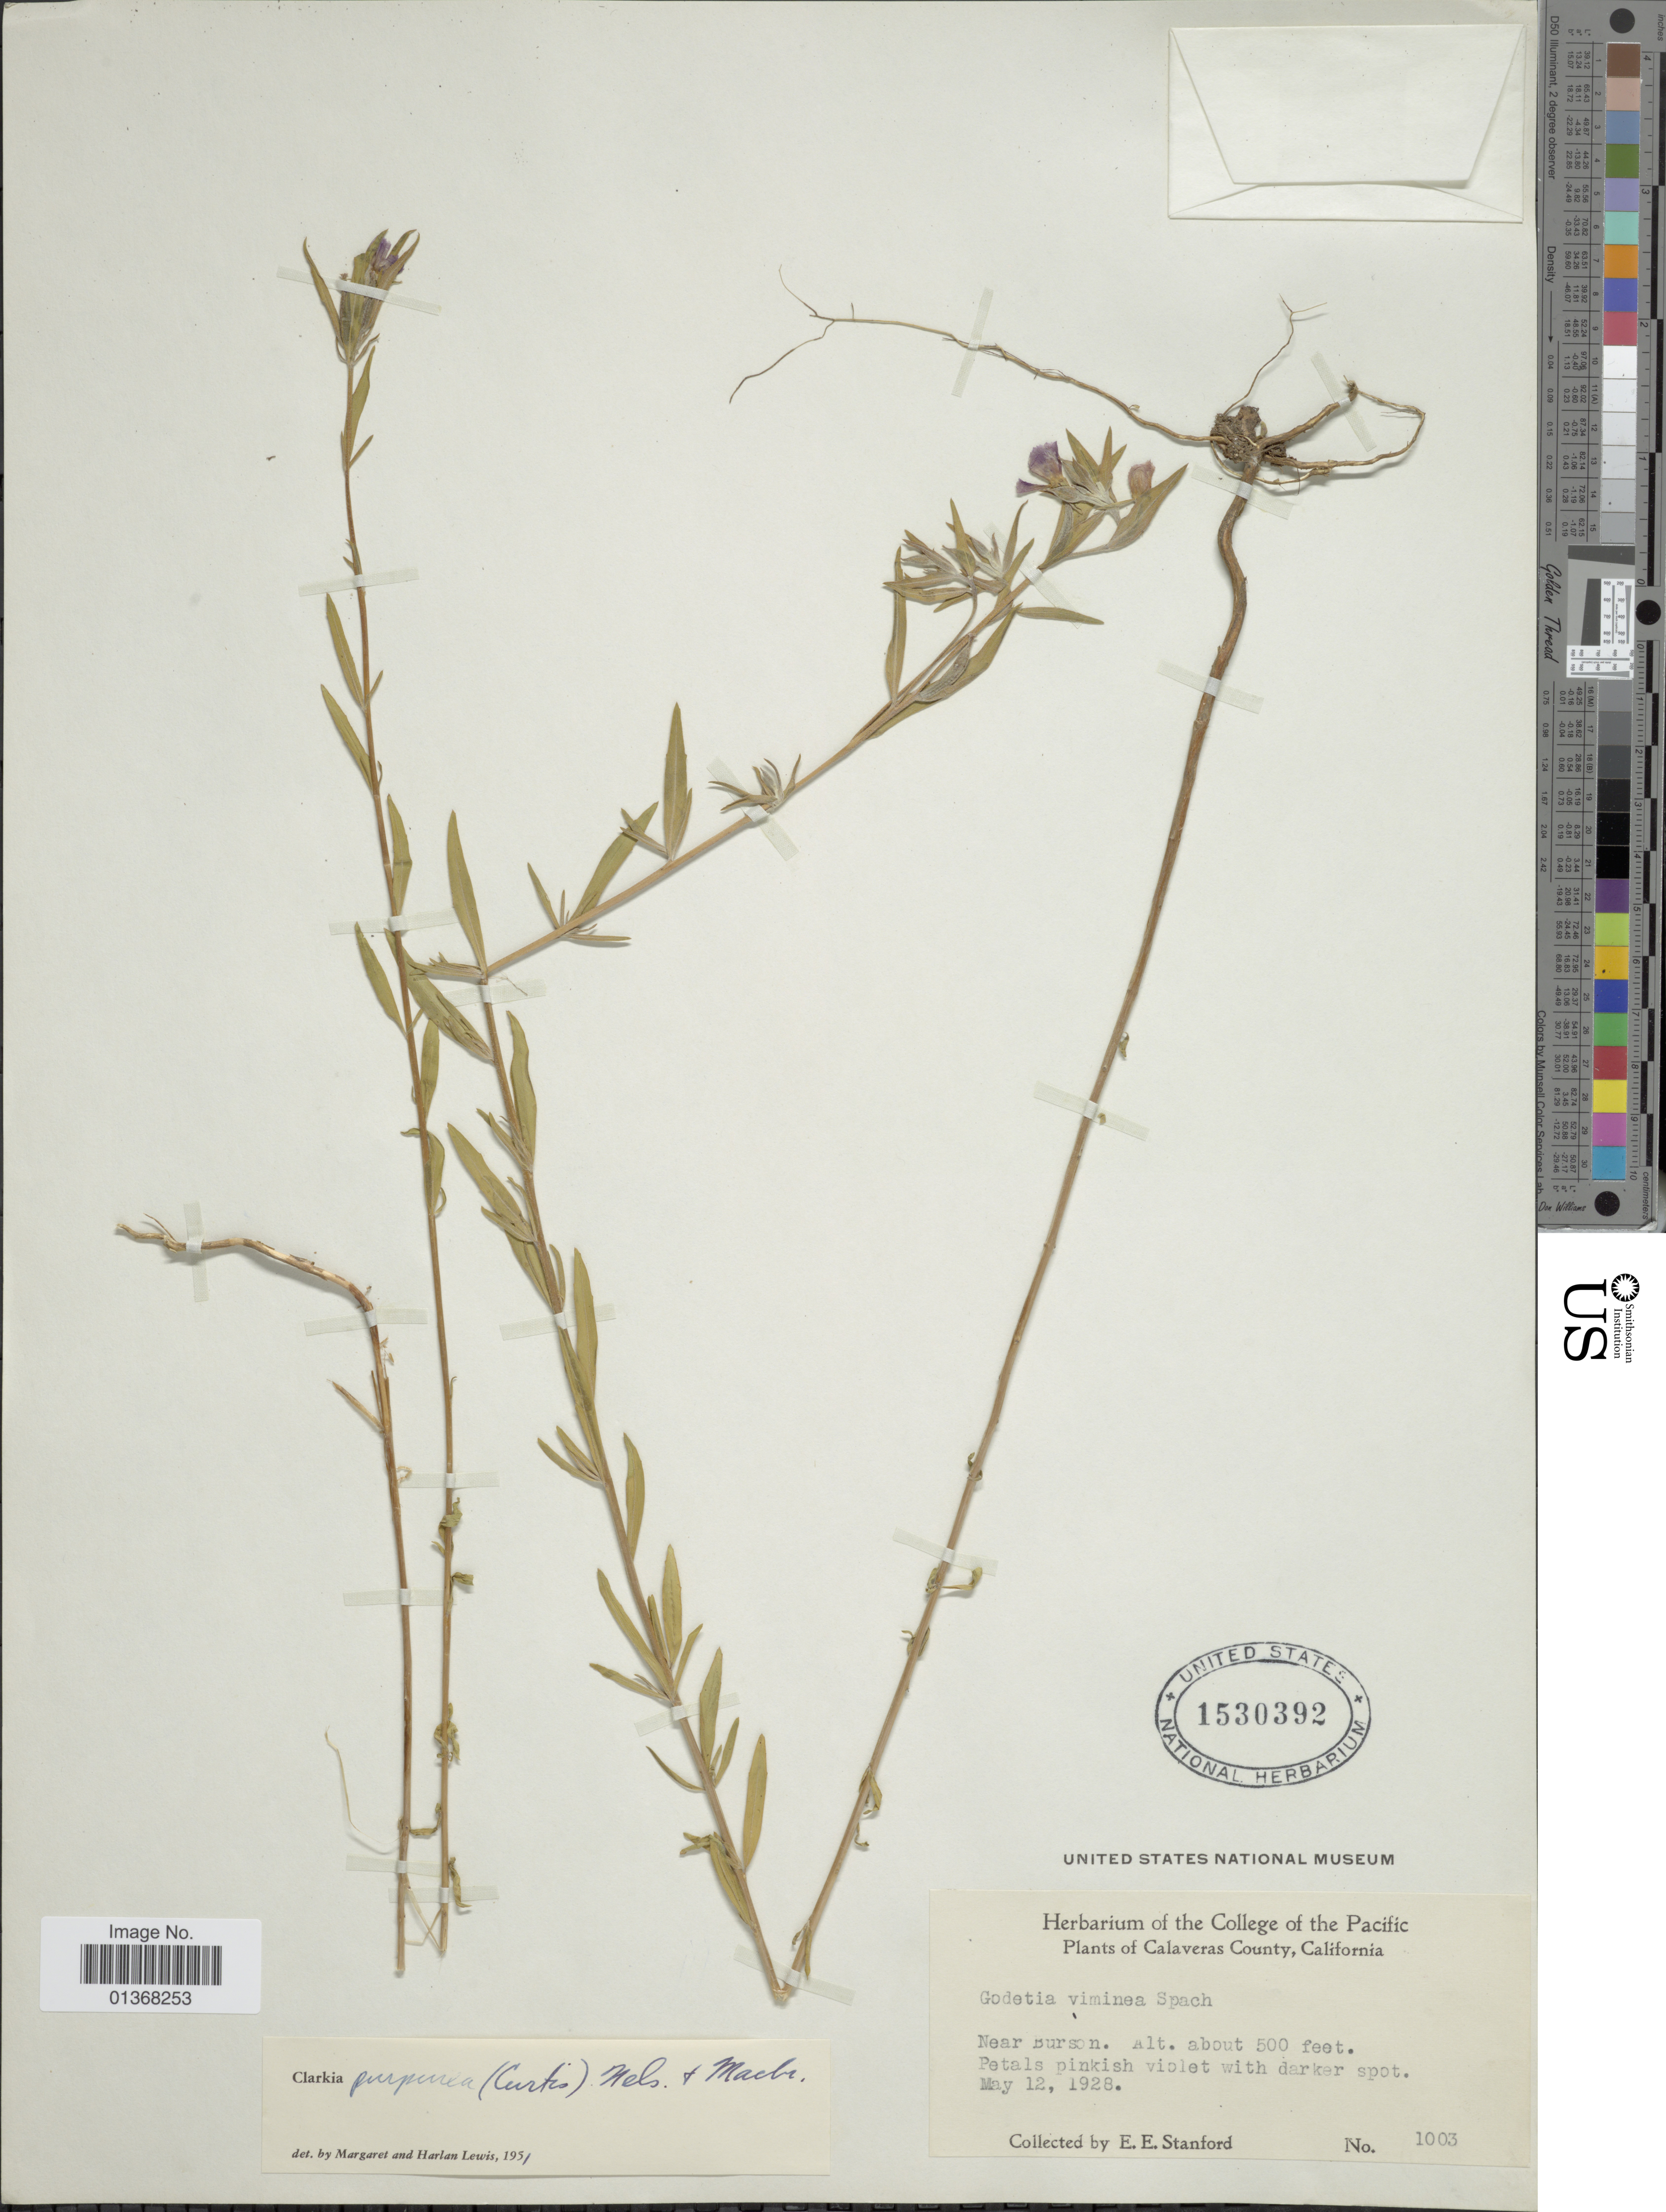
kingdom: Plantae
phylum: Tracheophyta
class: Magnoliopsida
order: Myrtales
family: Onagraceae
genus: Clarkia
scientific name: Clarkia purpurea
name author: (Curtis) A. Nelson & J.F. Macbr.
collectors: E. Stanford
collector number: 1003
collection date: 1928-05-12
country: United States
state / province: California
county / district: Calaveras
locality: Calaveras County, Near Burson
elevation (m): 152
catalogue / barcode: US 1530392